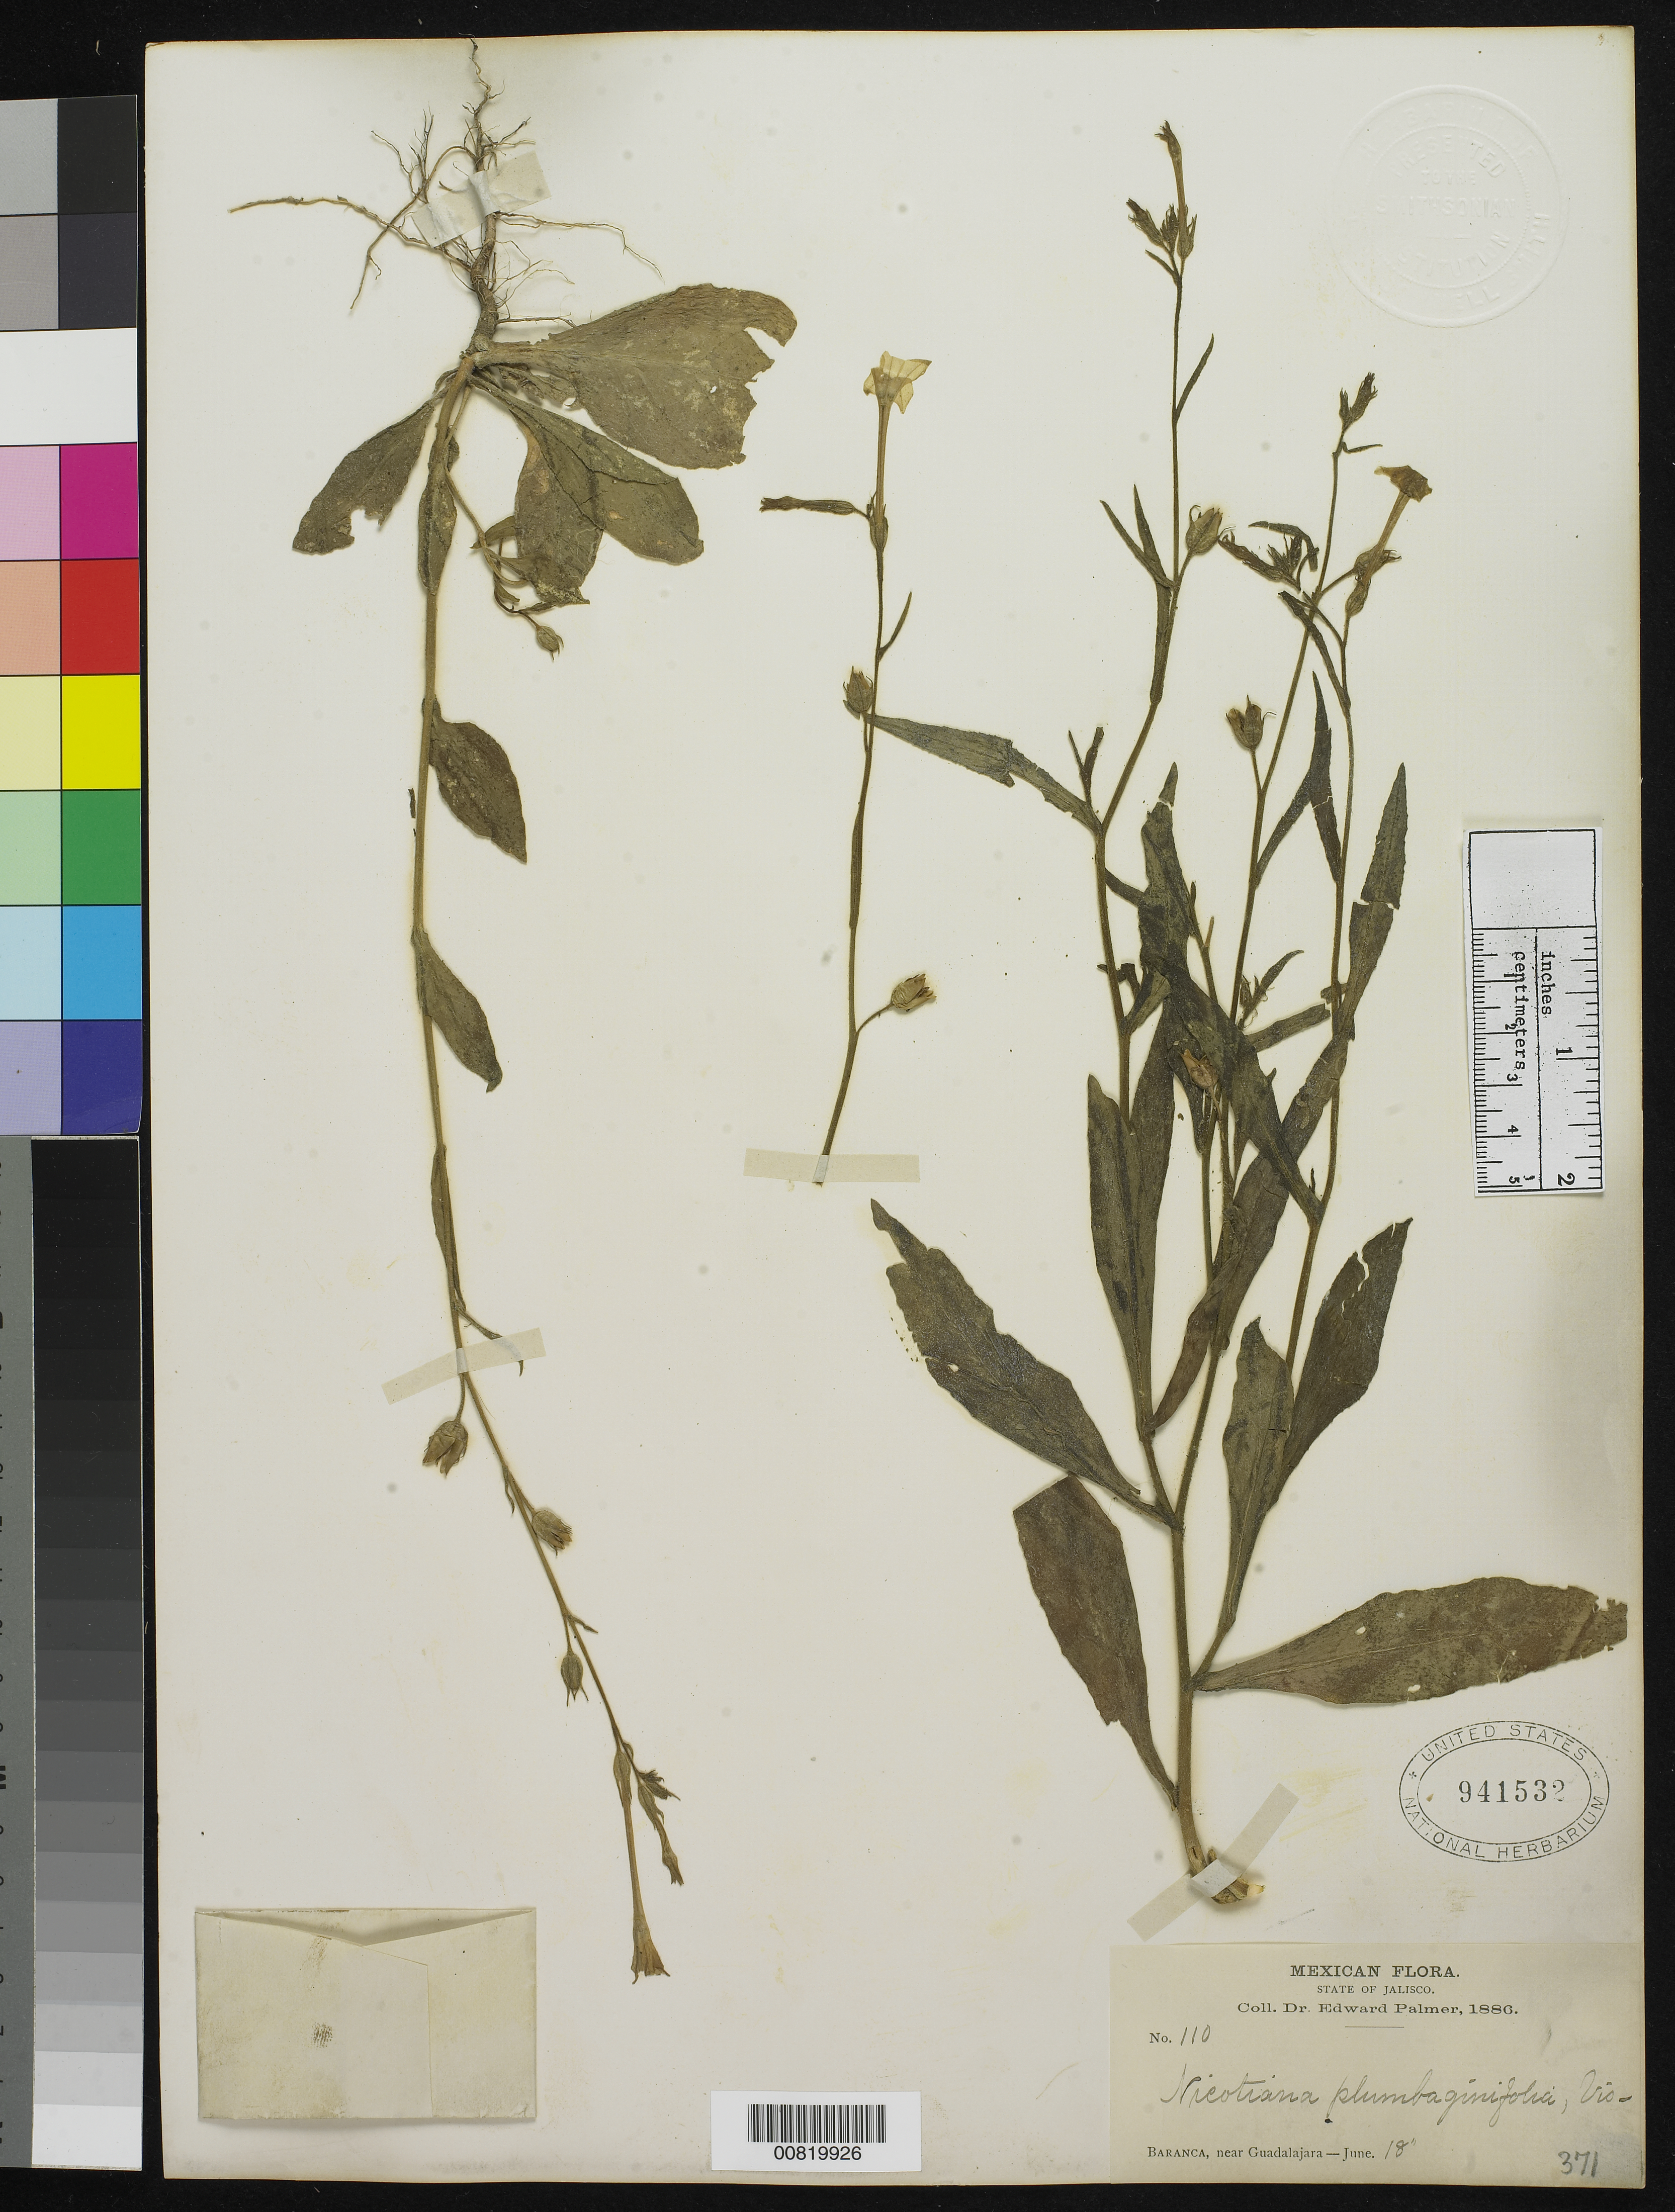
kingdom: Plantae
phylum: Tracheophyta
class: Magnoliopsida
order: Solanales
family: Solanaceae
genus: Nicotiana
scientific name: Nicotiana plumbaginifolia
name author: Viv.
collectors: E. Palmer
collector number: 110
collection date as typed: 18 Jun 1886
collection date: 1886-06-18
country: Mexico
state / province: Jalisco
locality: Barranca, near Guadalajara, Jalisco.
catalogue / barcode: US 941532